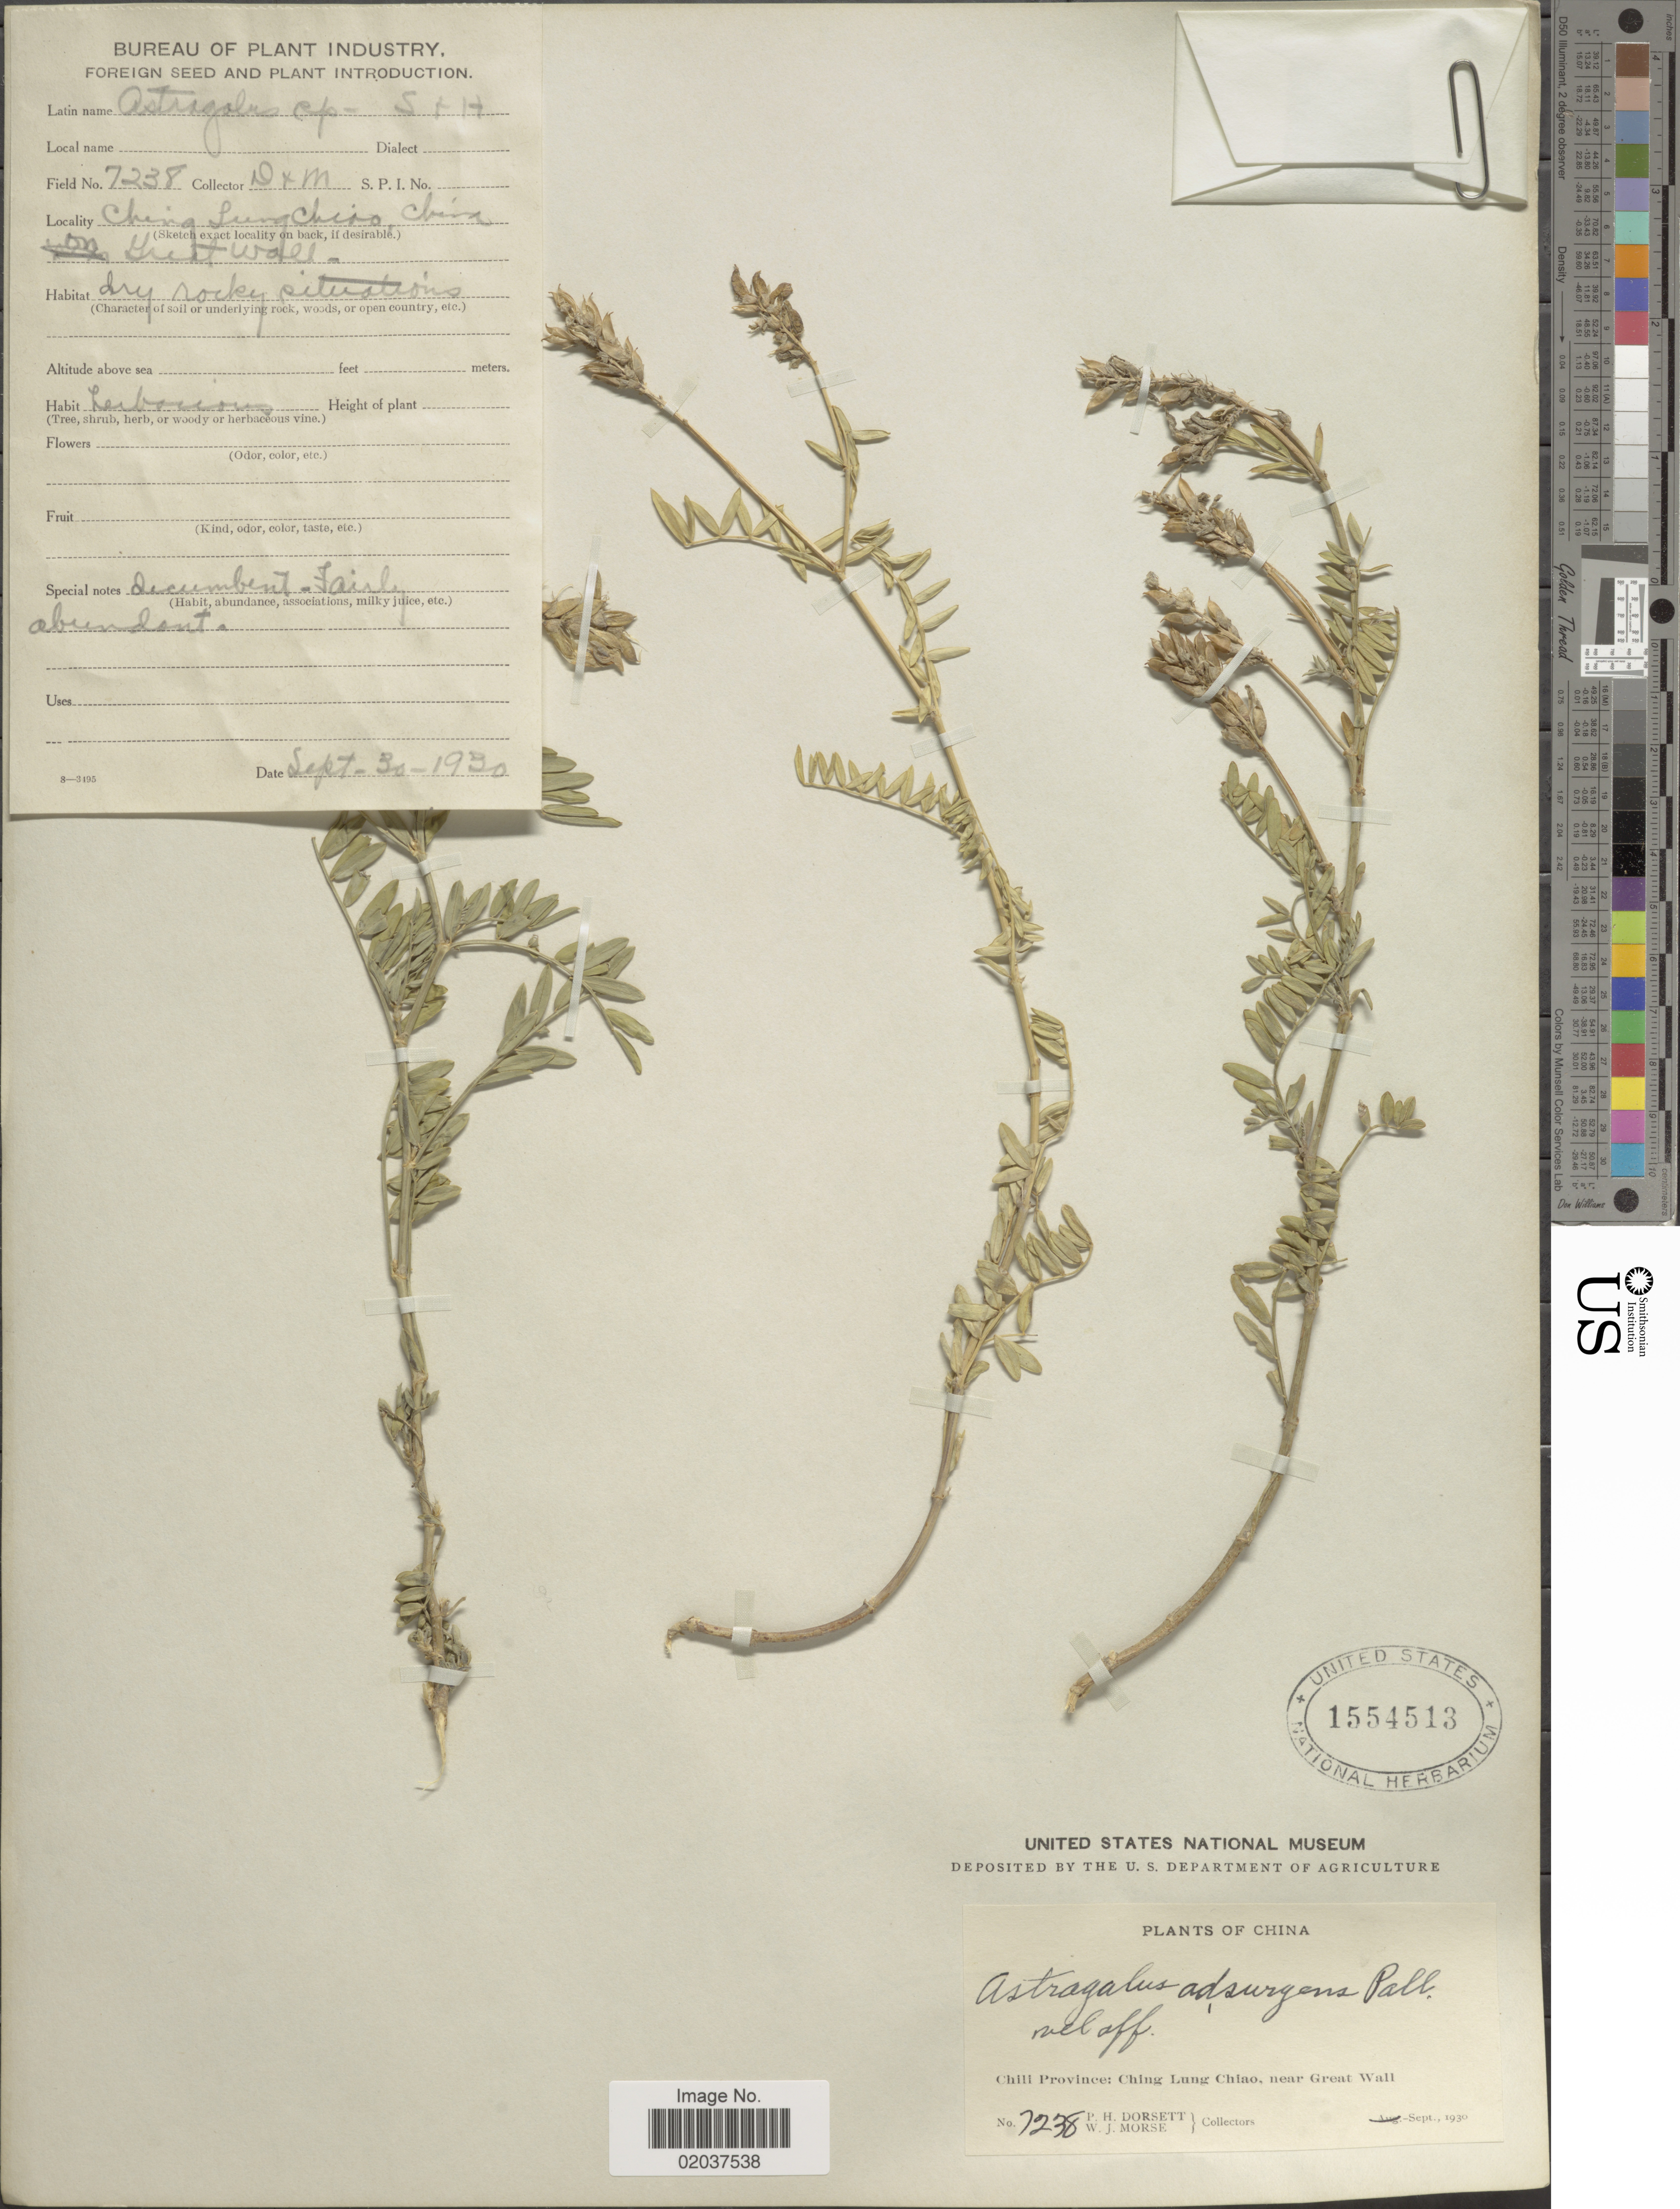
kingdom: Plantae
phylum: Tracheophyta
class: Magnoliopsida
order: Fabales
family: Fabaceae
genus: Astragalus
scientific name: Astragalus adsurgens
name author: Pall.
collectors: P. H. Dorsett & W. J. Morse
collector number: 7238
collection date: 1930-09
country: China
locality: Chili Province: Ching Lung Chiao, near great Wall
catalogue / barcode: US 1554513